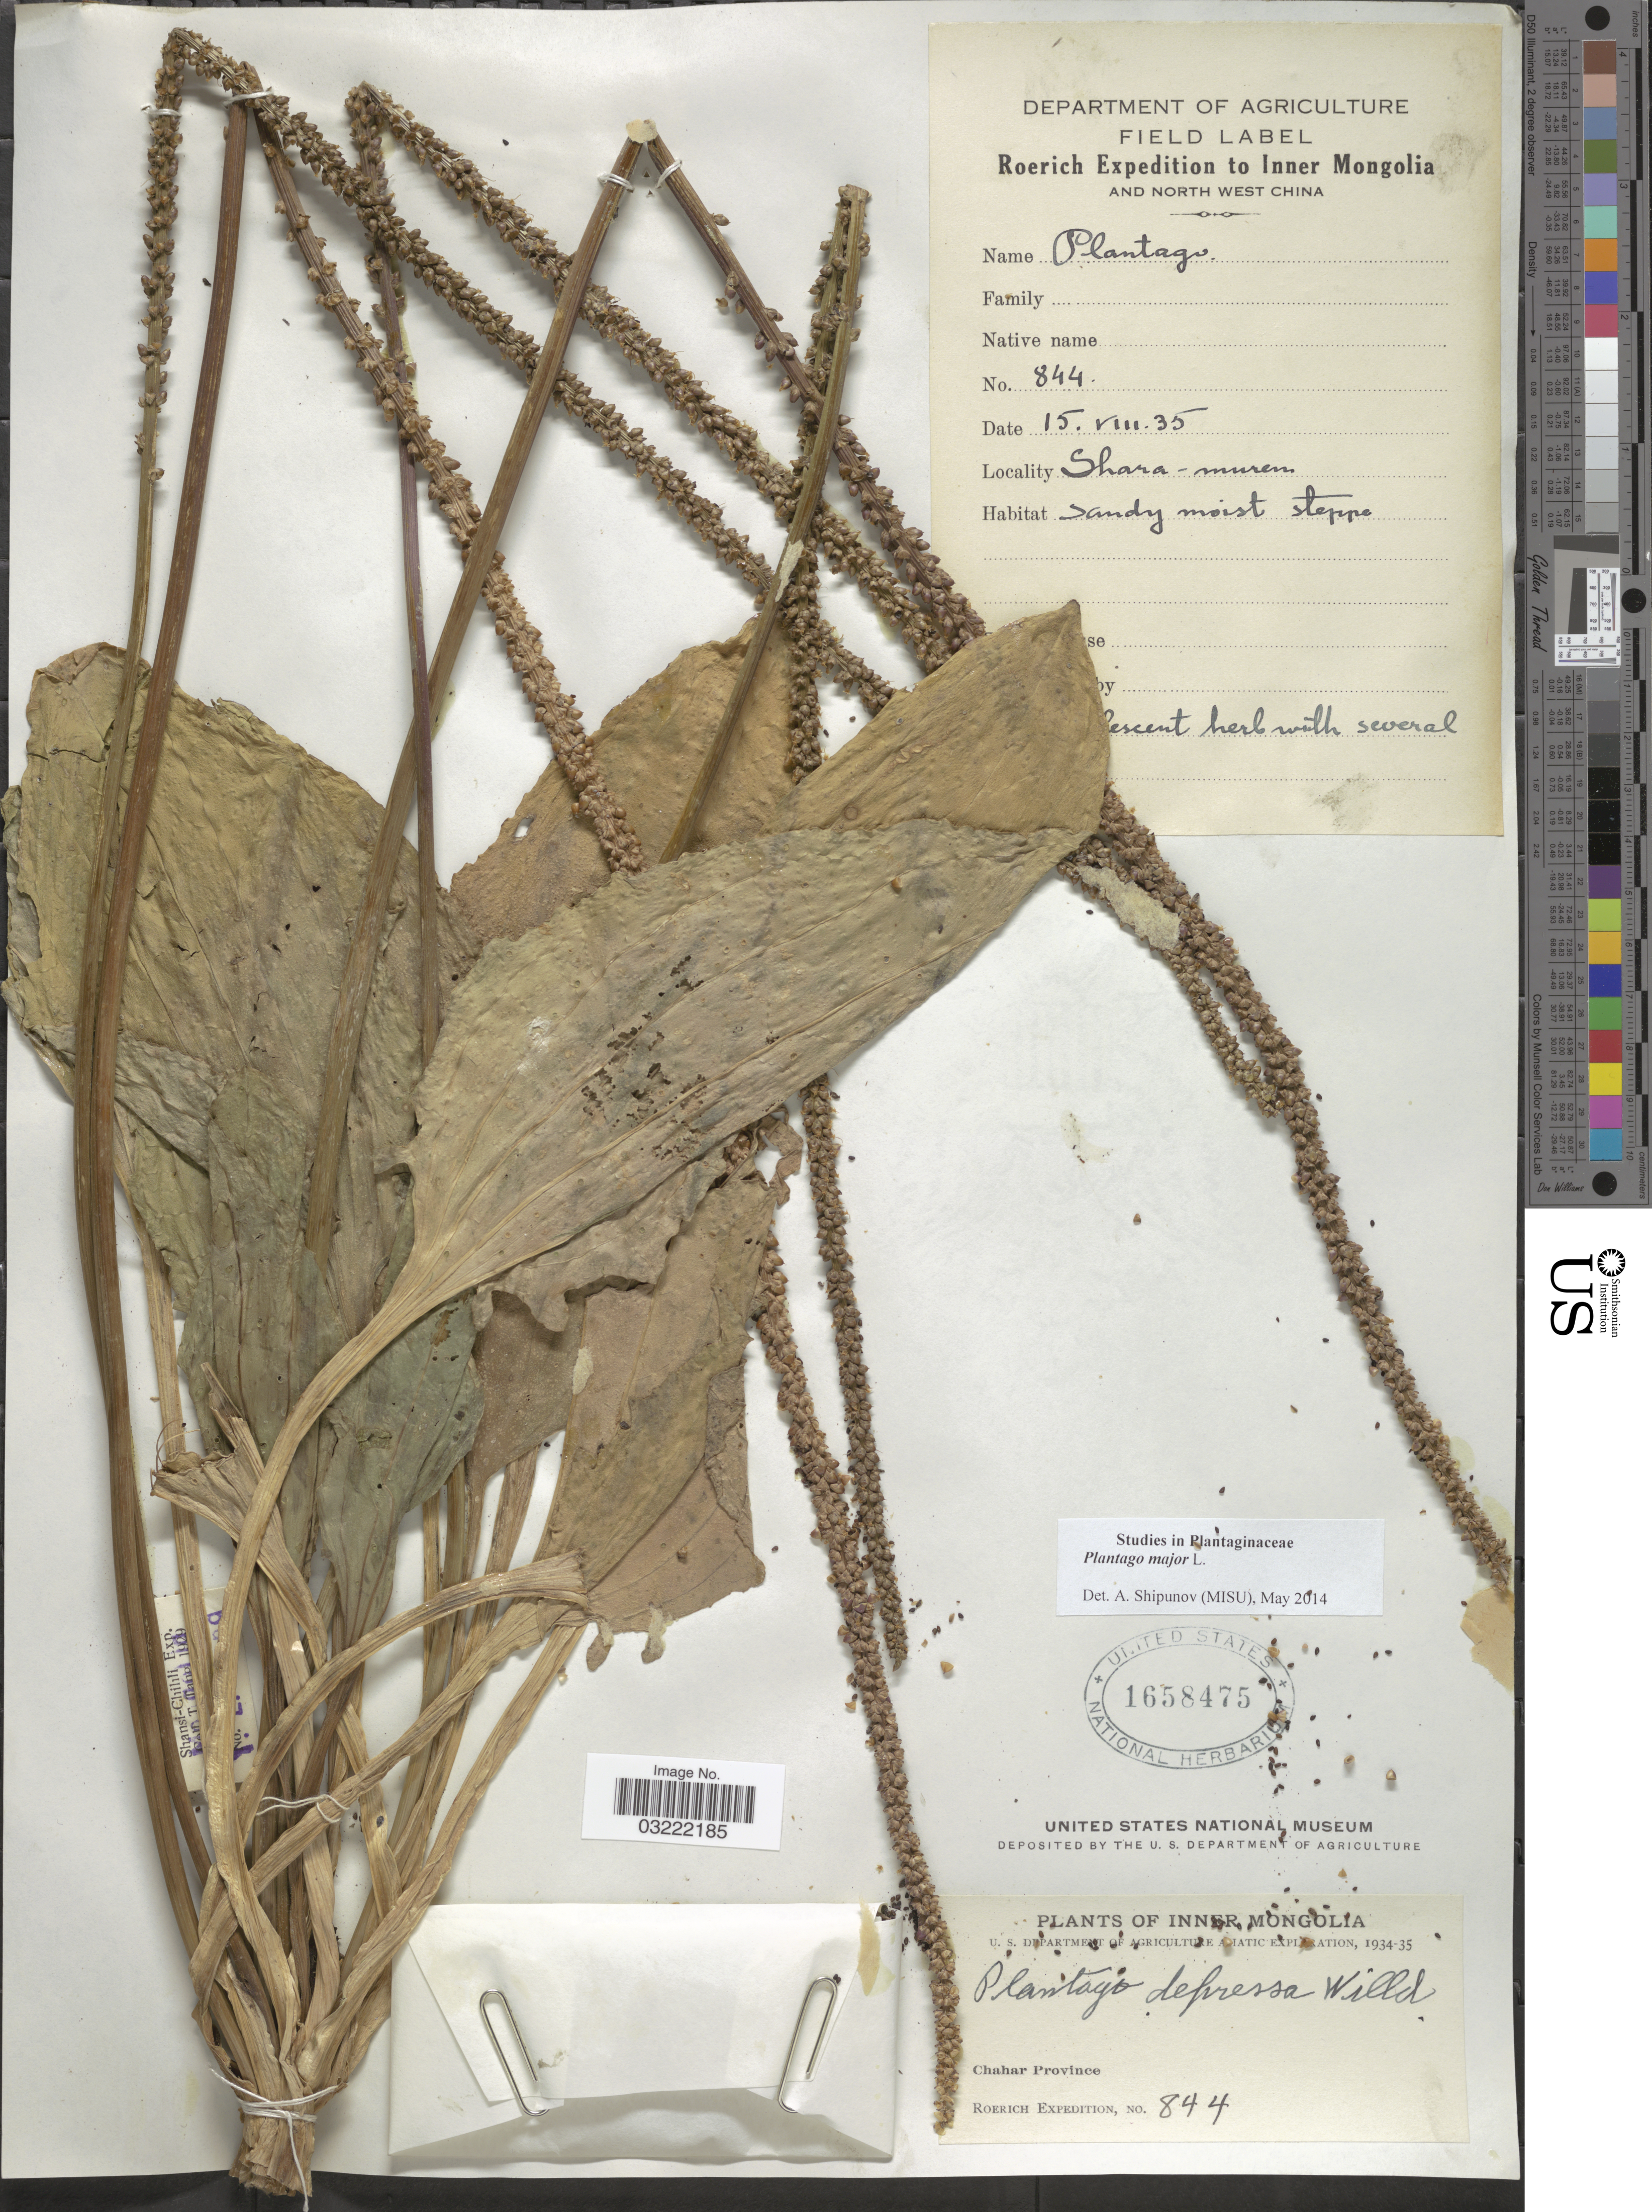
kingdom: Plantae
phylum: Tracheophyta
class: Magnoliopsida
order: Lamiales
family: Plantaginaceae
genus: Plantago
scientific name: Plantago major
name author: L.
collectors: -. Roerich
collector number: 844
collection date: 1935-08-15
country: China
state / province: Nei Monggol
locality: Inner Mongolia. Chahar Province. Shara muren [interpreted].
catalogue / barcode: US 1658475